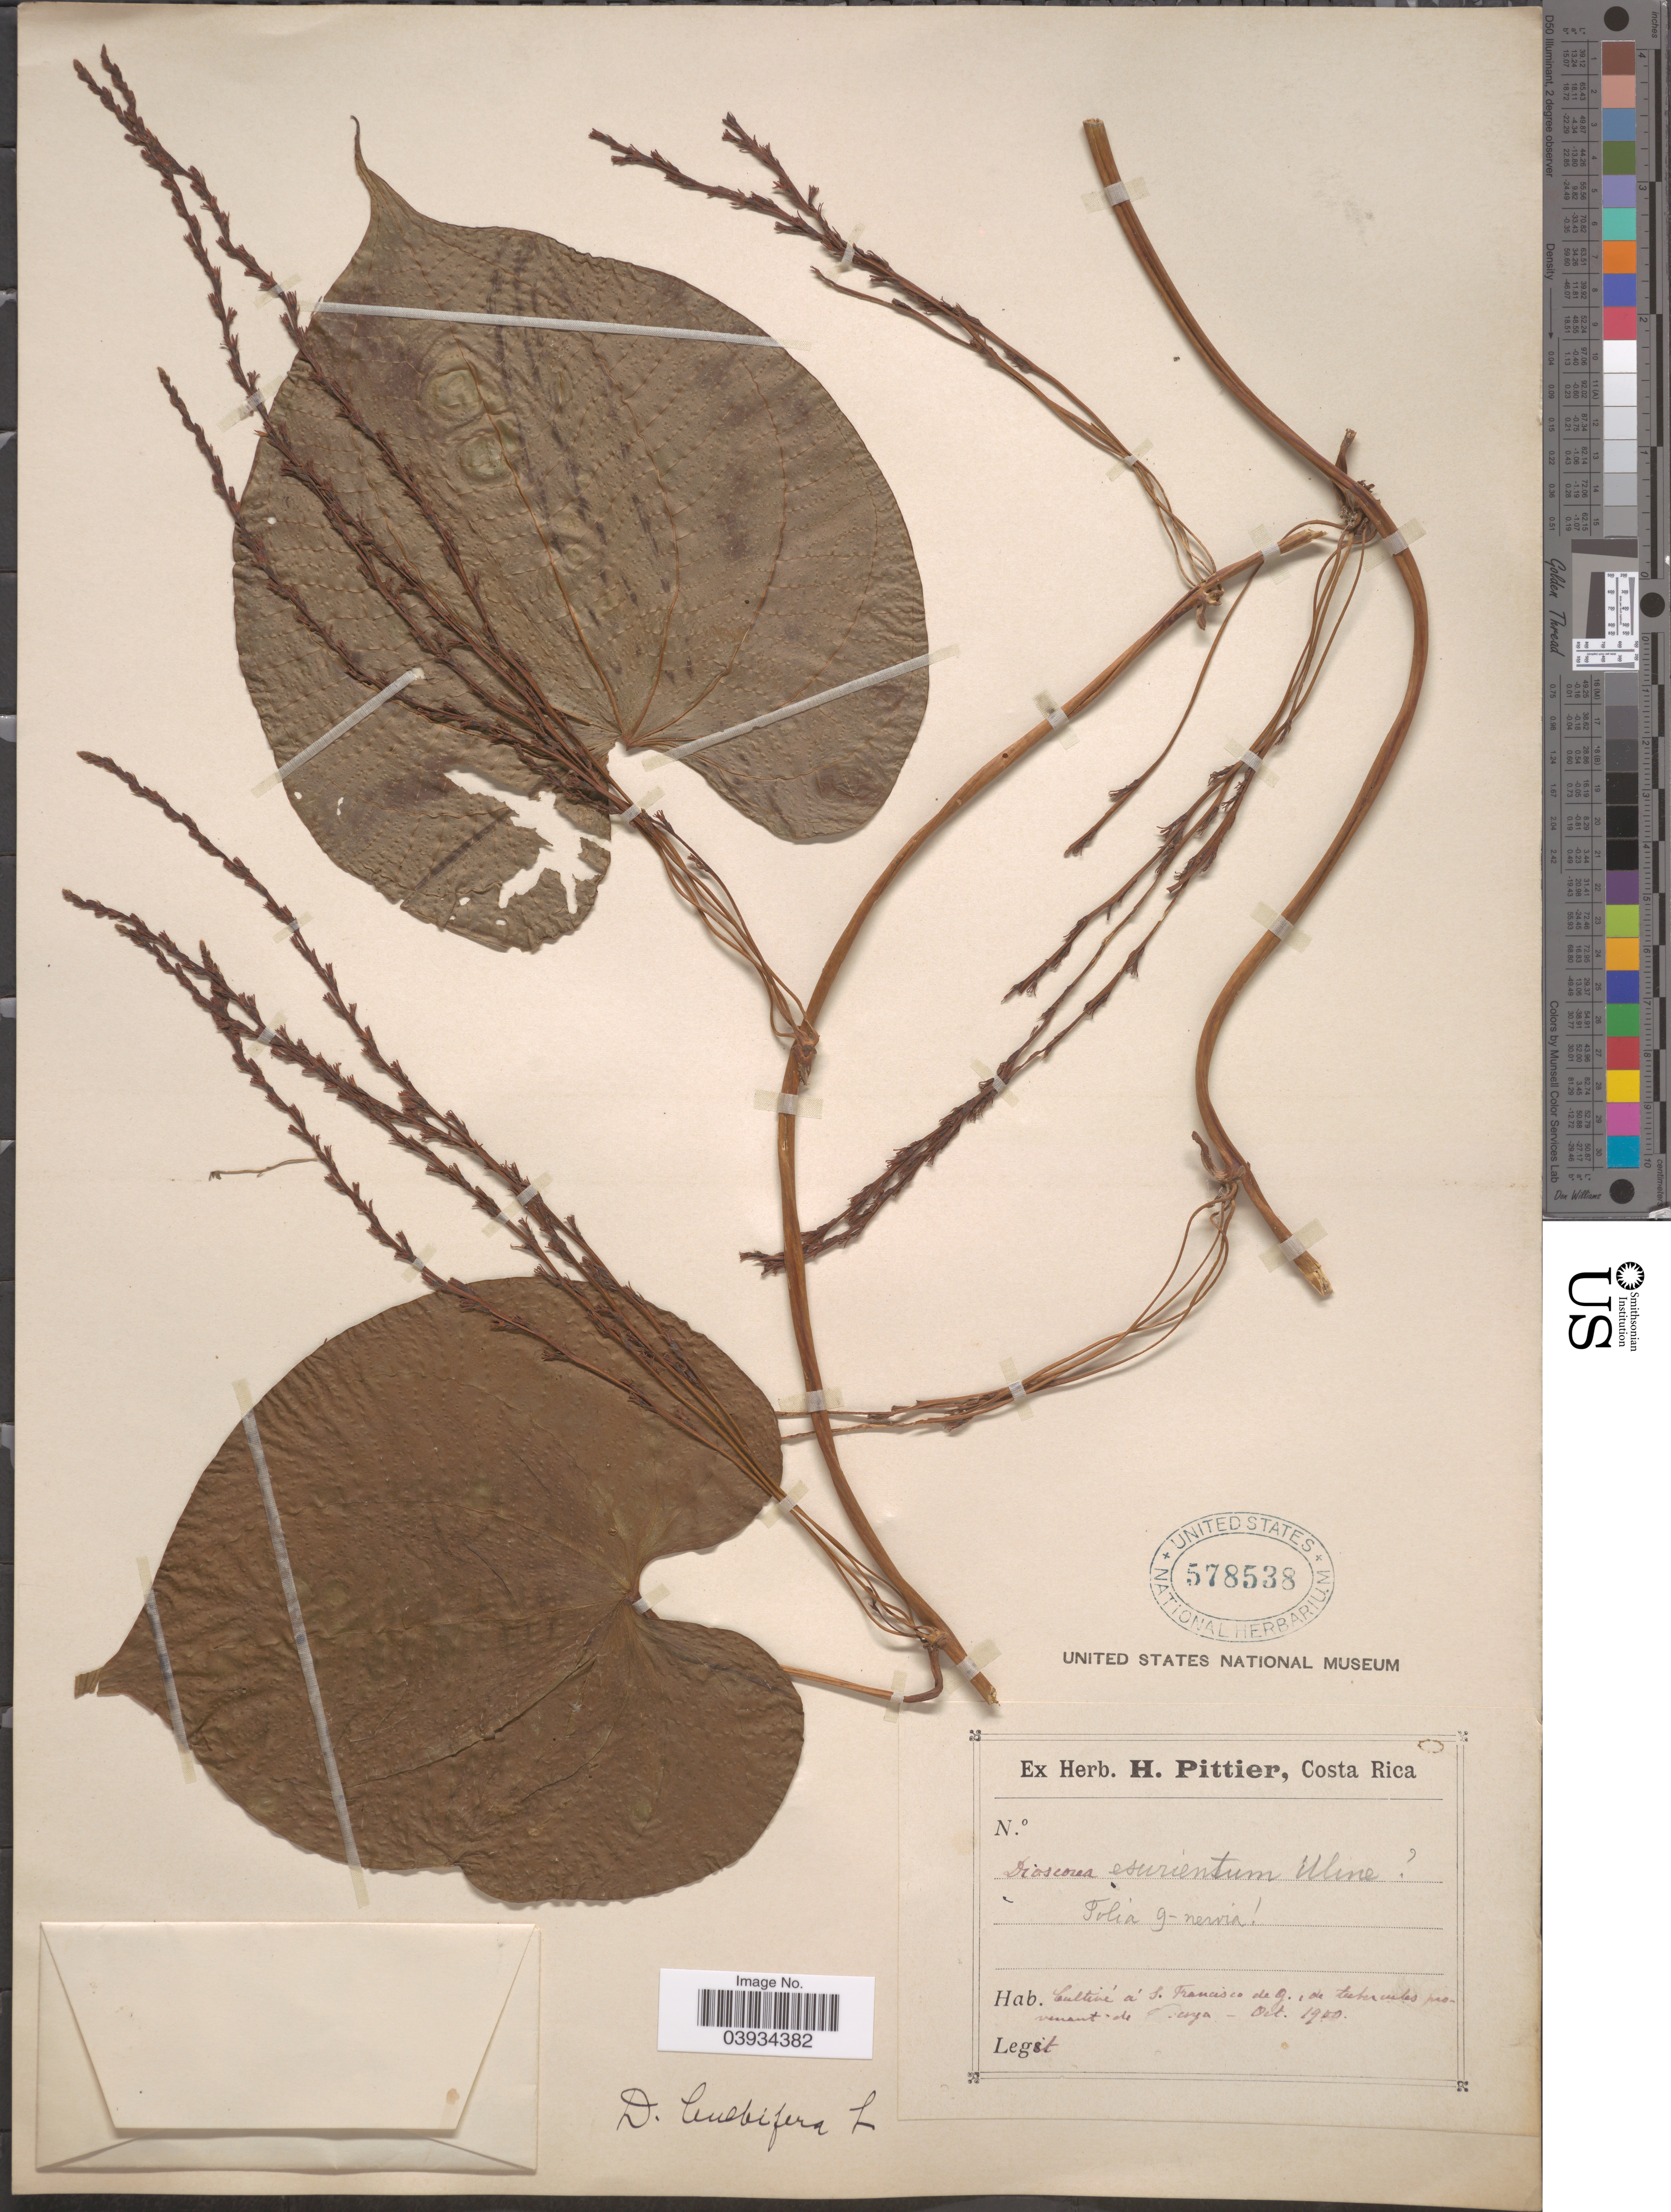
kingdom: Plantae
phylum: Tracheophyta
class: Liliopsida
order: Dioscoreales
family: Dioscoreaceae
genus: Dioscorea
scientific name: Dioscorea bulbifera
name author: L.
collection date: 1900-10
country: Costa Rica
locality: Cultivé à S. Francisco de G., de tubercules provenant de Nicoya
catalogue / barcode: US 578538